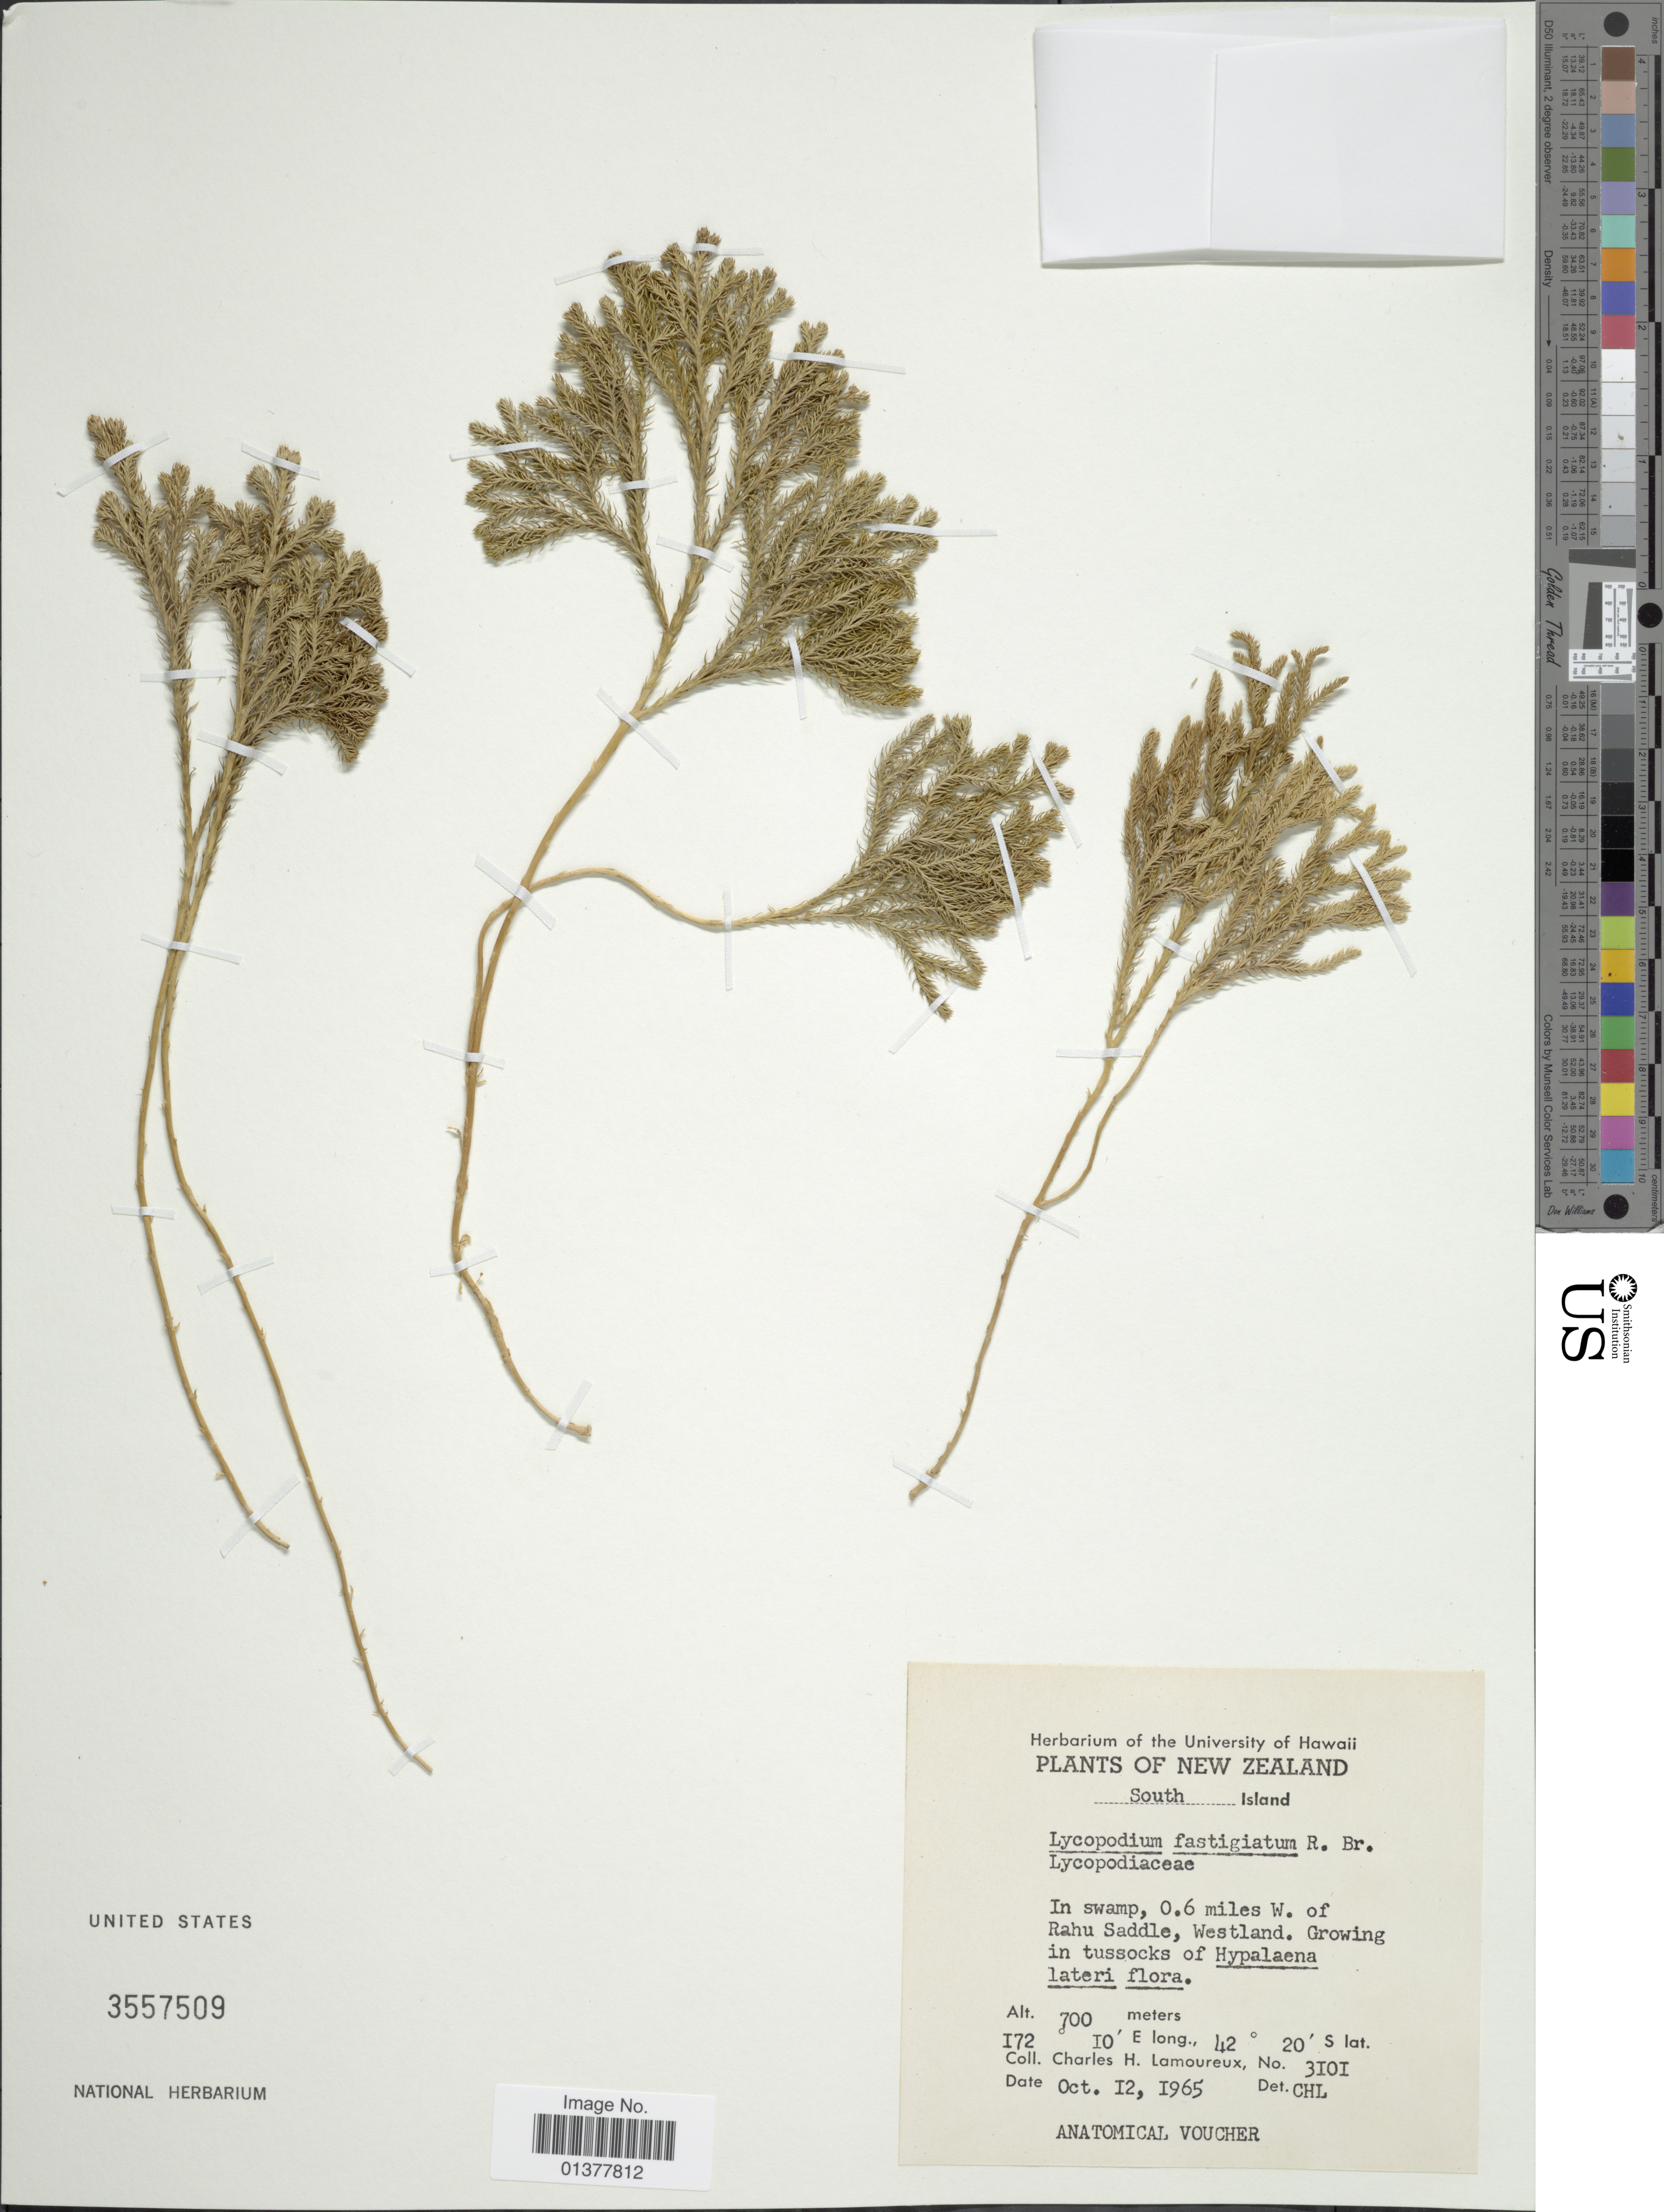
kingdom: Plantae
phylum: Tracheophyta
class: Lycopodiopsida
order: Lycopodiales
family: Lycopodiaceae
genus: Austrolycopodium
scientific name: Austrolycopodium fastigiatum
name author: (R. Br.) Holub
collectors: C. H. Lamoureux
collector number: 3101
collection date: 1965-10-12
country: New Zealand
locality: In swamp, 0.6 miles W. of Rahu Saddle, Westland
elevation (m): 700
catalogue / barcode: US 3557509